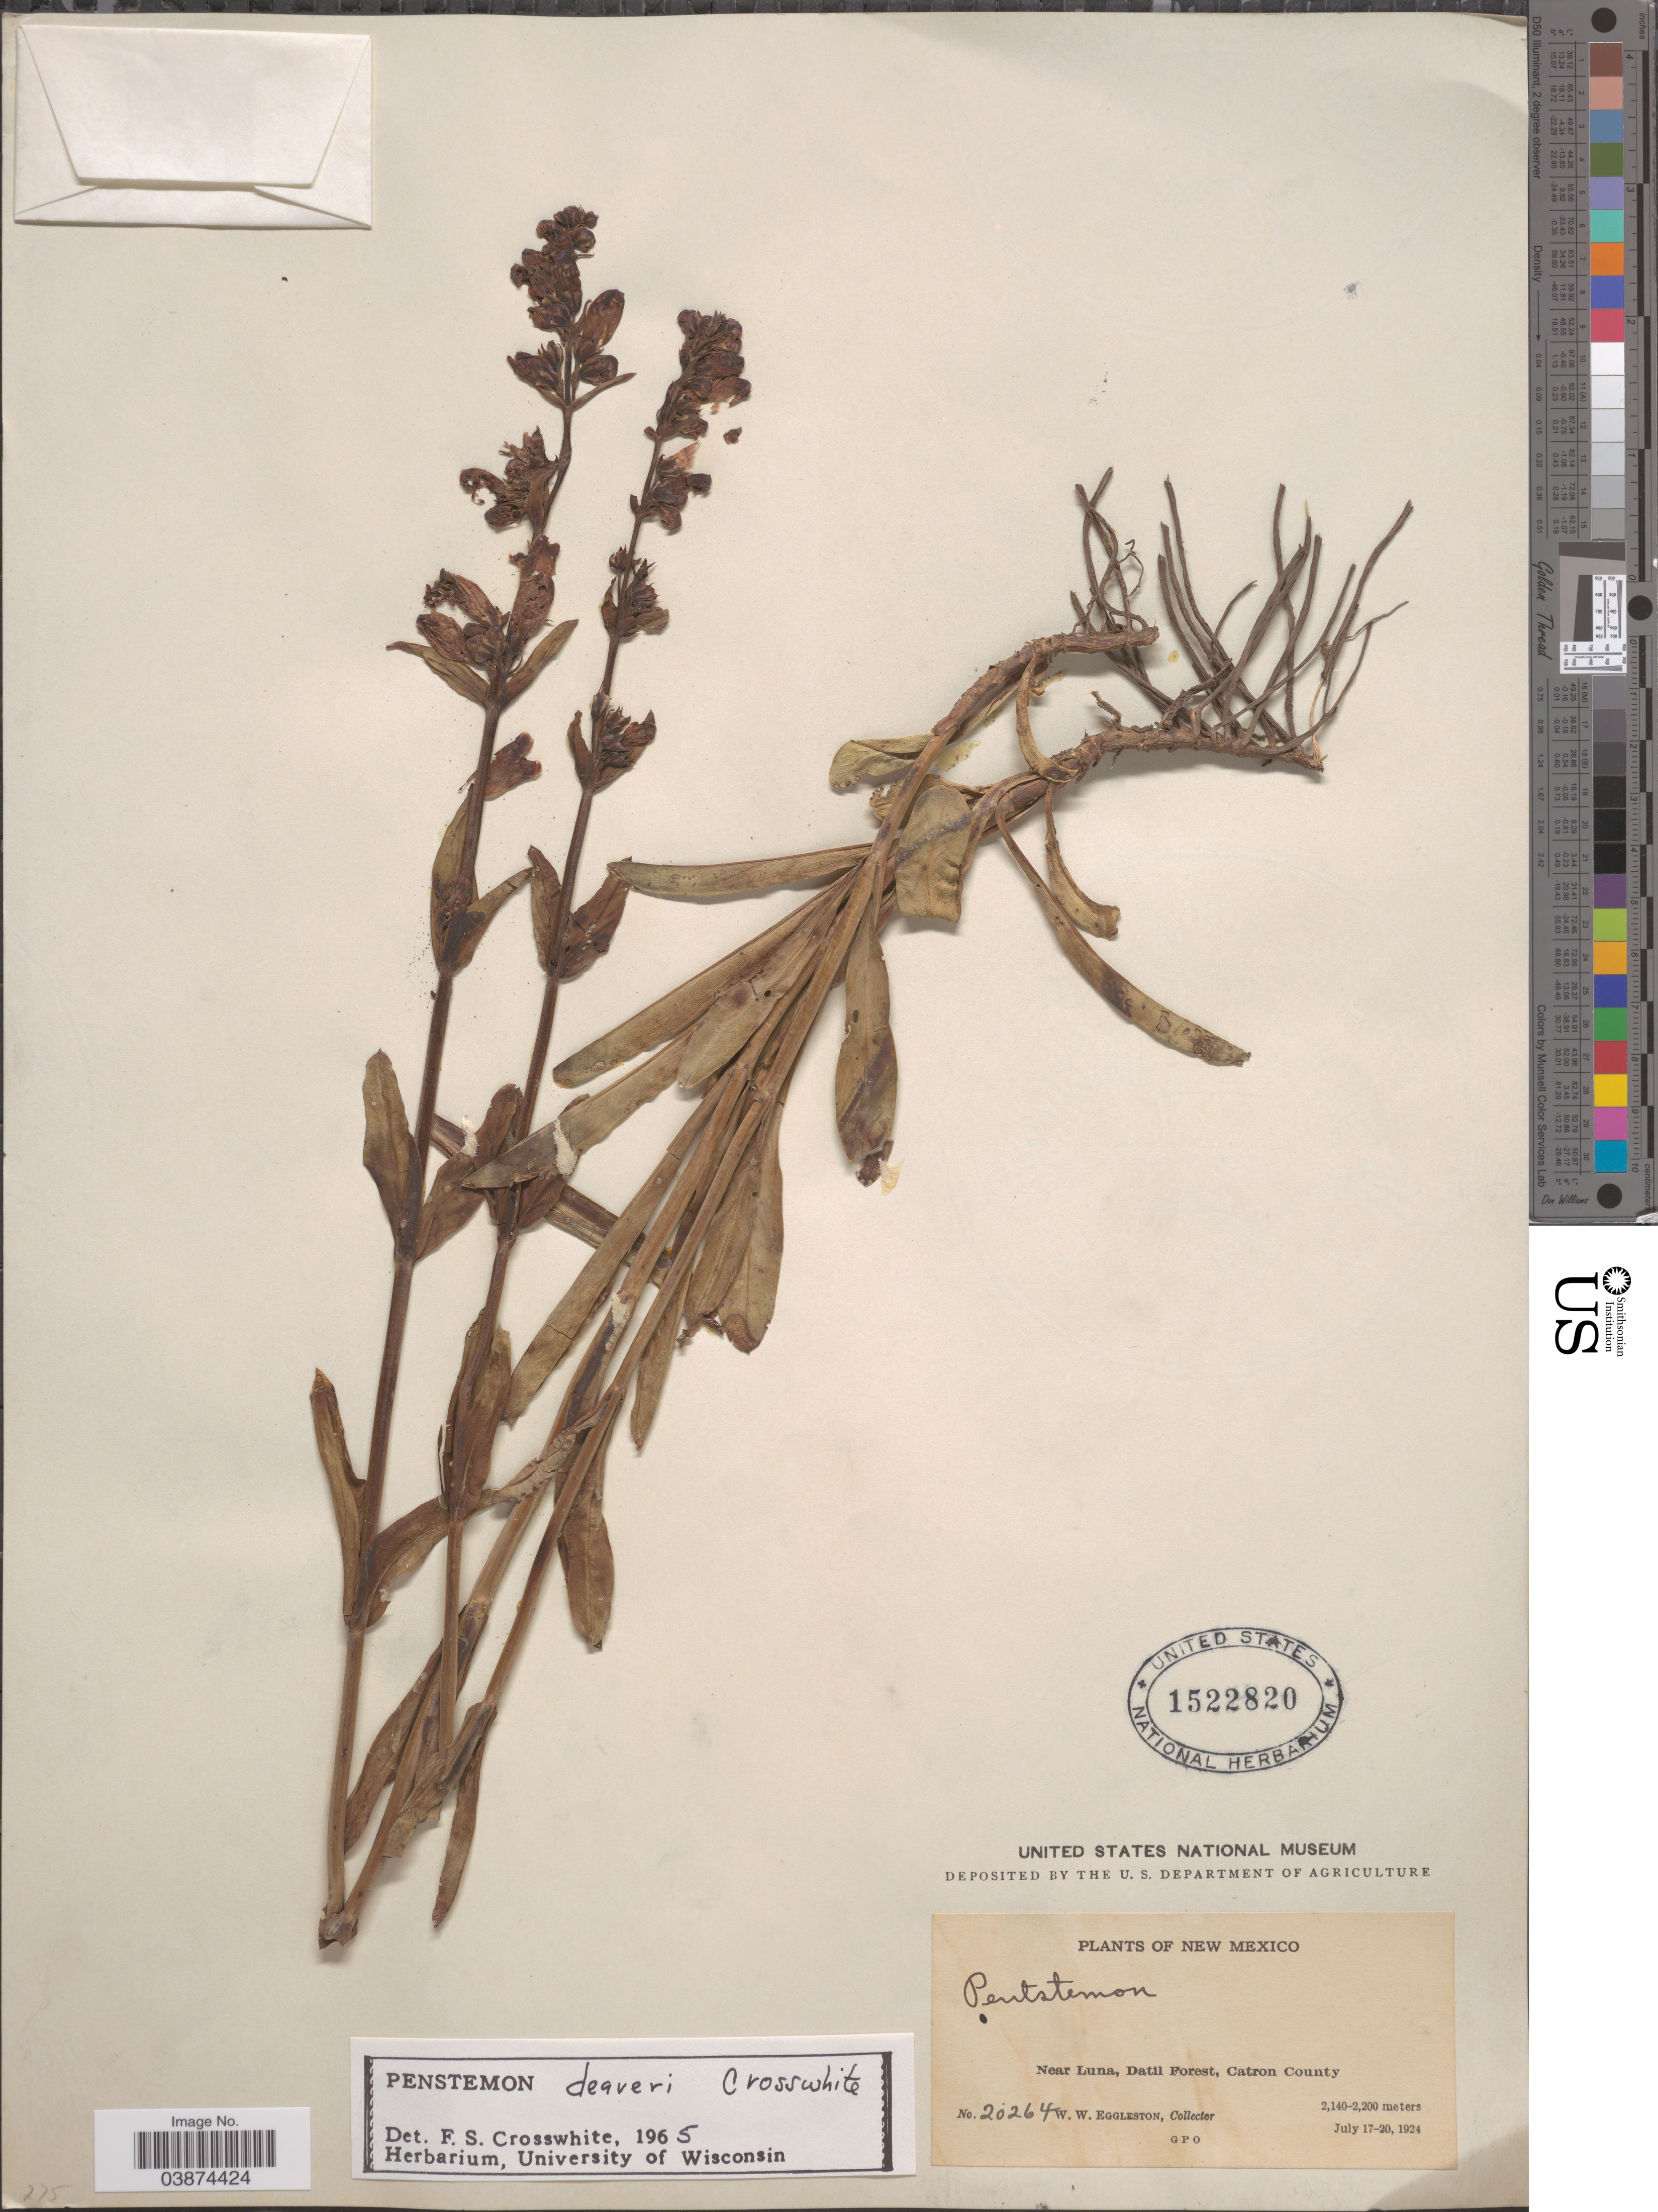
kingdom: Plantae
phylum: Tracheophyta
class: Magnoliopsida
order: Lamiales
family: Plantaginaceae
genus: Penstemon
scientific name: Penstemon deaveri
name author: Crosswh.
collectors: W. W. Eggleston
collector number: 20264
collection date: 1924-07-17/1924-07-20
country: United States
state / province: New Mexico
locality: Near Luna, Datil Forest, Catron County.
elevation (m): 2140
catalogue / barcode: US 1522820